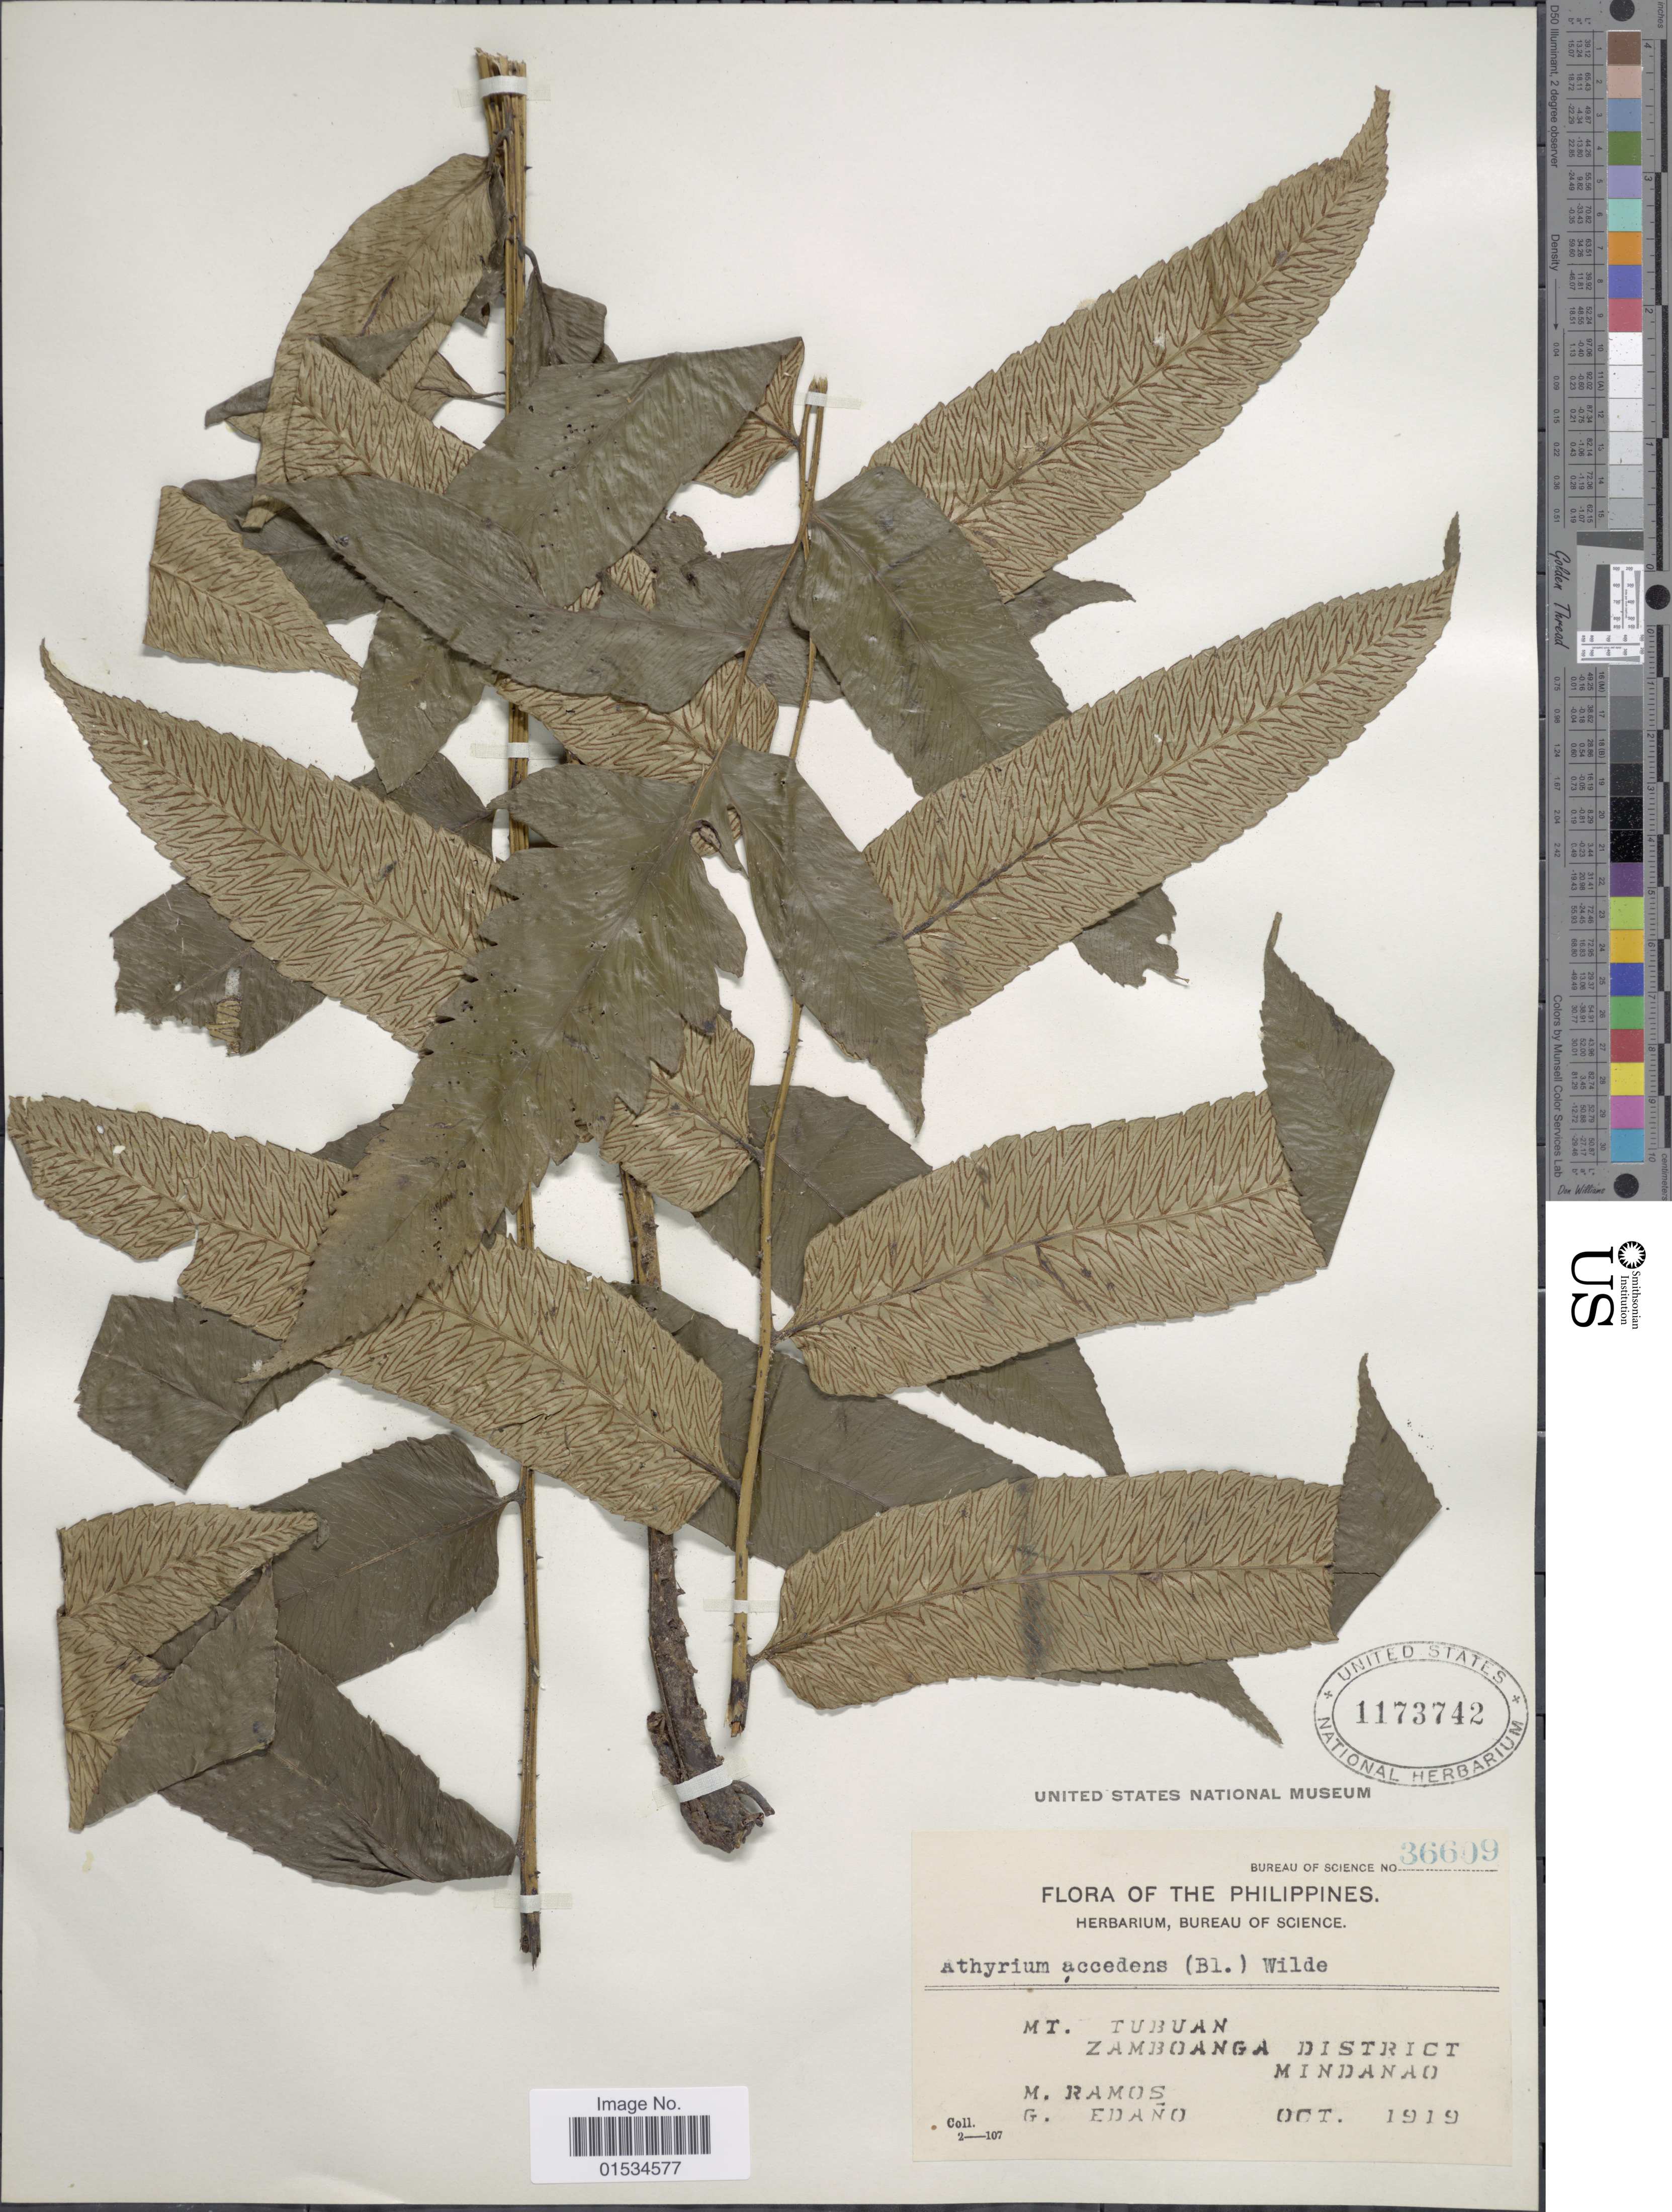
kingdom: Plantae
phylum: Tracheophyta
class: Polypodiopsida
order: Polypodiales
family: Athyriaceae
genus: Diplazium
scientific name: Diplazium accendens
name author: Blume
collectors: M. Ramos & G. Edaño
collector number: Bureau of Science 36609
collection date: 1919-10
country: Philippines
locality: Mt. Tubuan, Zamboanga District, Mindanao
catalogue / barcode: US 1173742